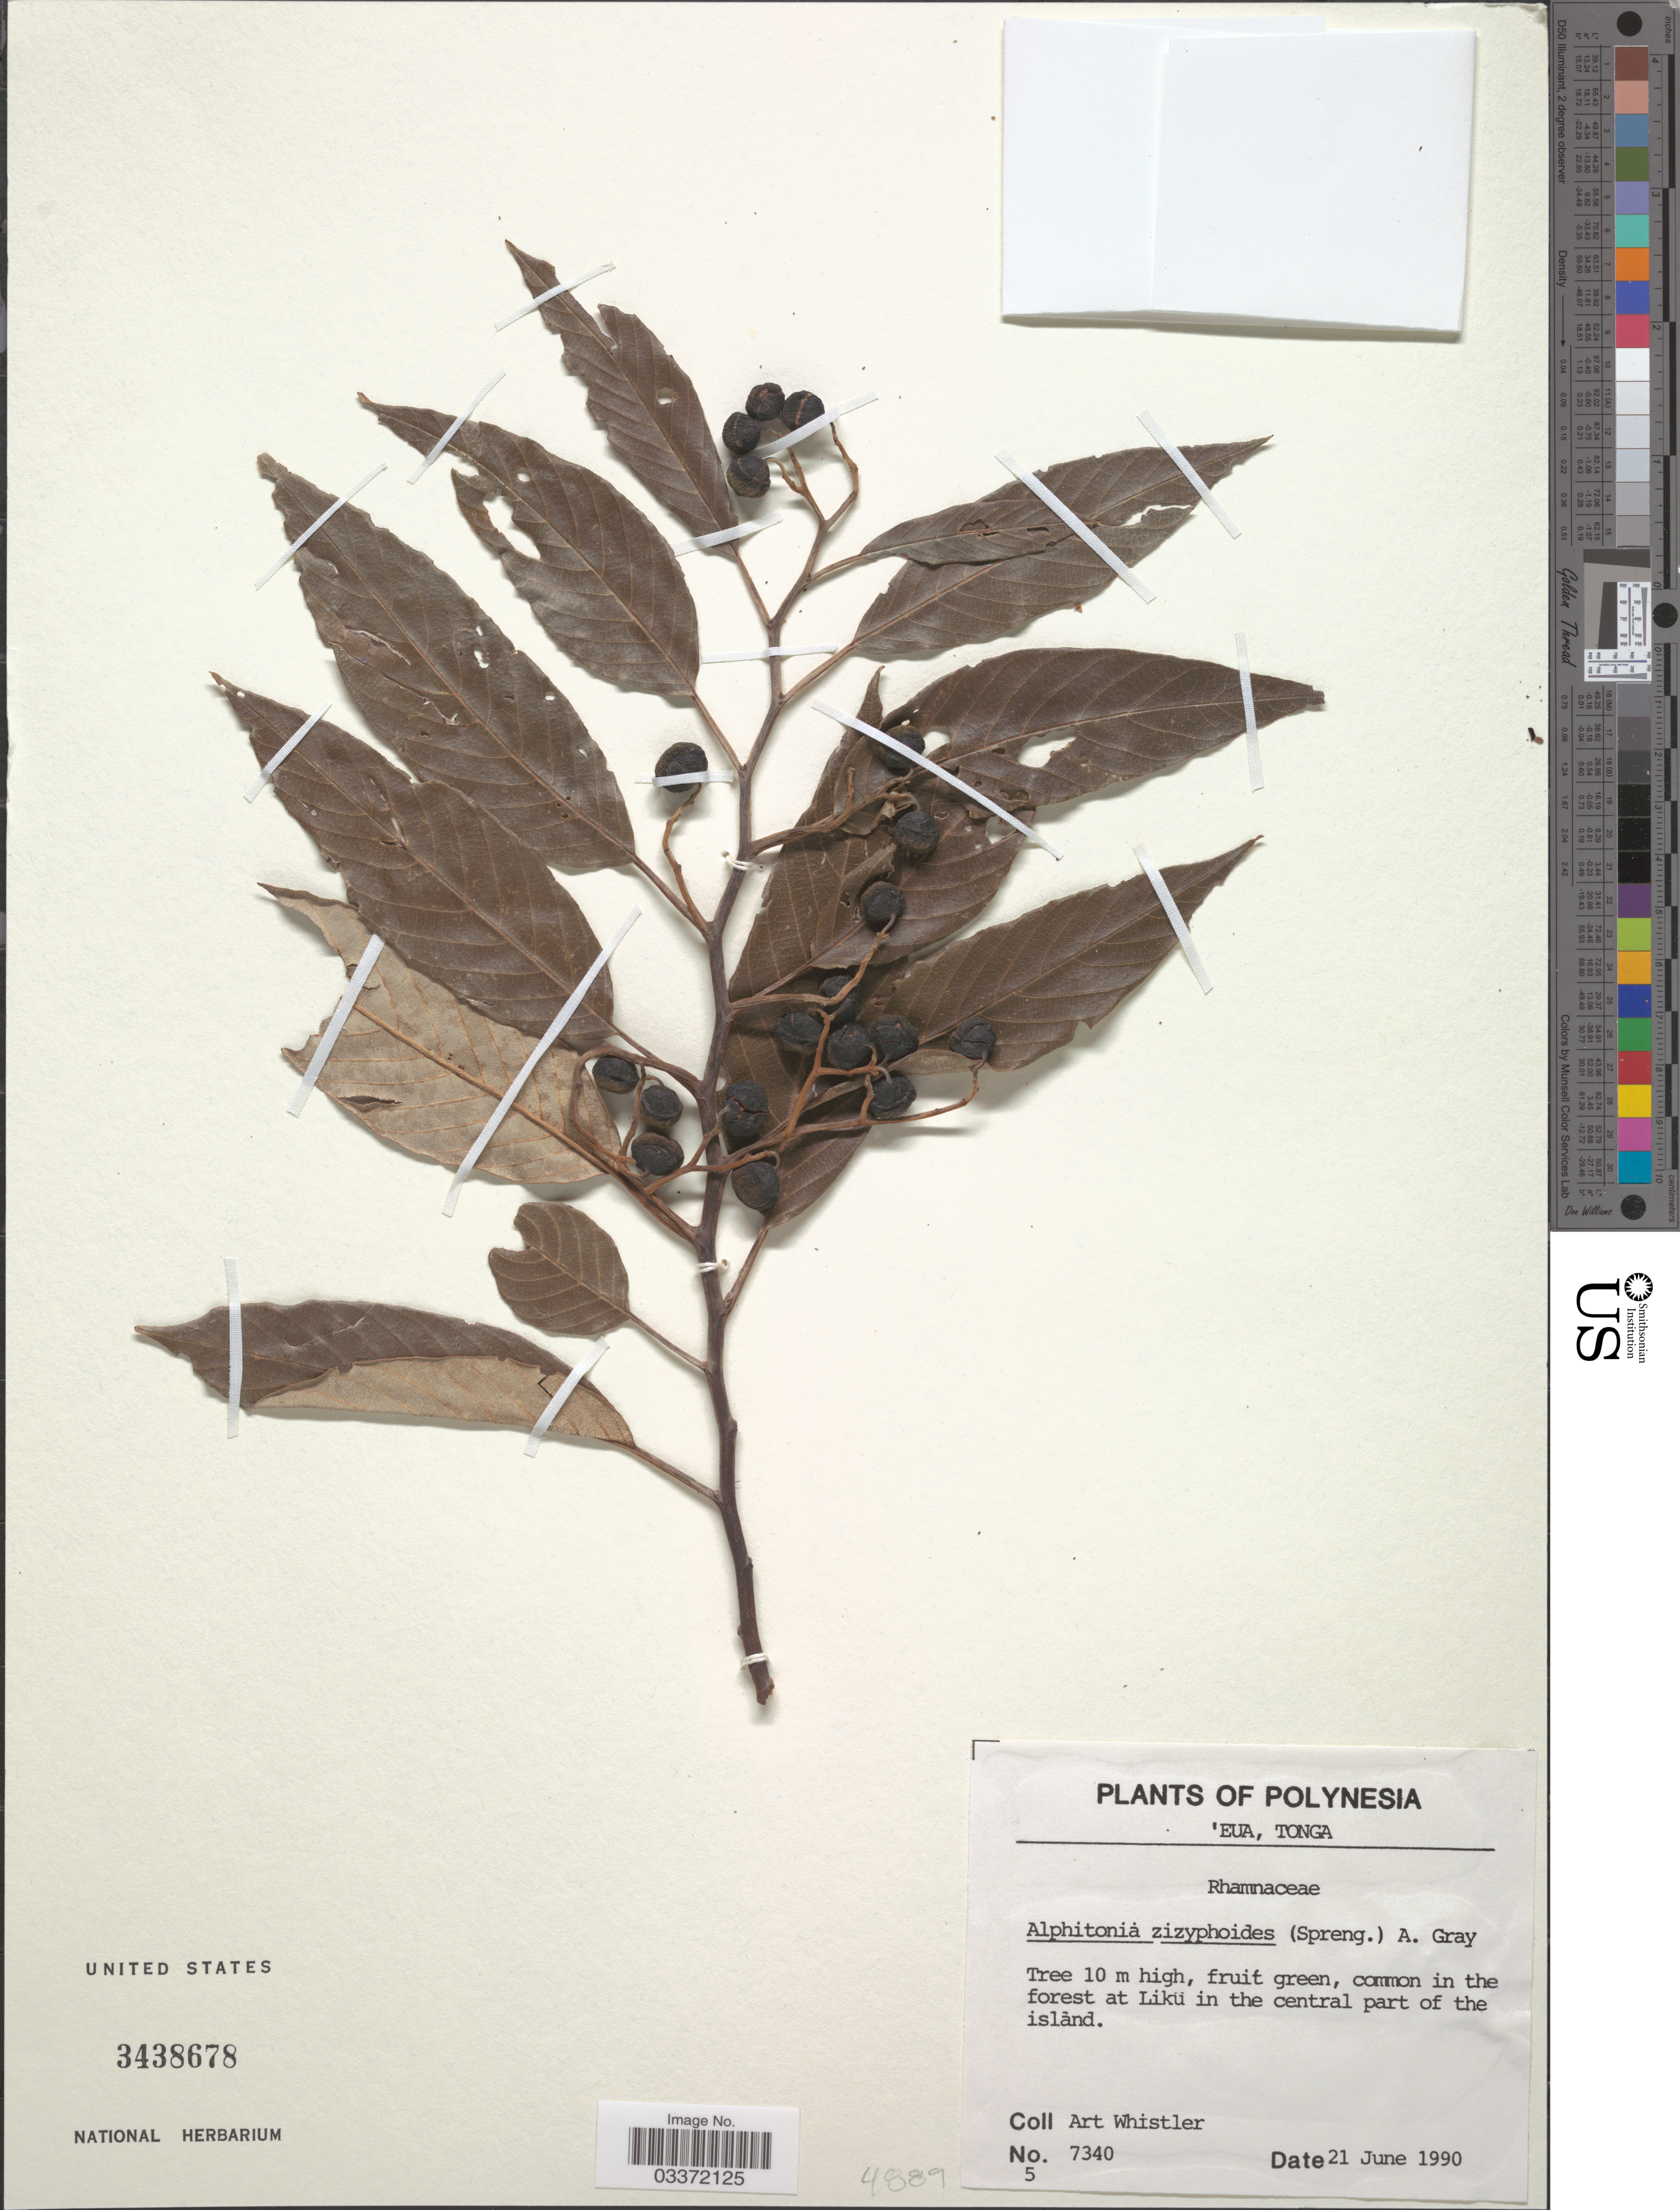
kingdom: Plantae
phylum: Tracheophyta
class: Magnoliopsida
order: Rosales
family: Rhamnaceae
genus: Alphitonia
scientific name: Alphitonia zizyphoides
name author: (Sol. ex Spreng.) A. Gray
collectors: A. Whistler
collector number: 7340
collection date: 1990-06-21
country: Tonga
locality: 'Eua, common in the forest at Liku in the central part of the island.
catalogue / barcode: US 3438678